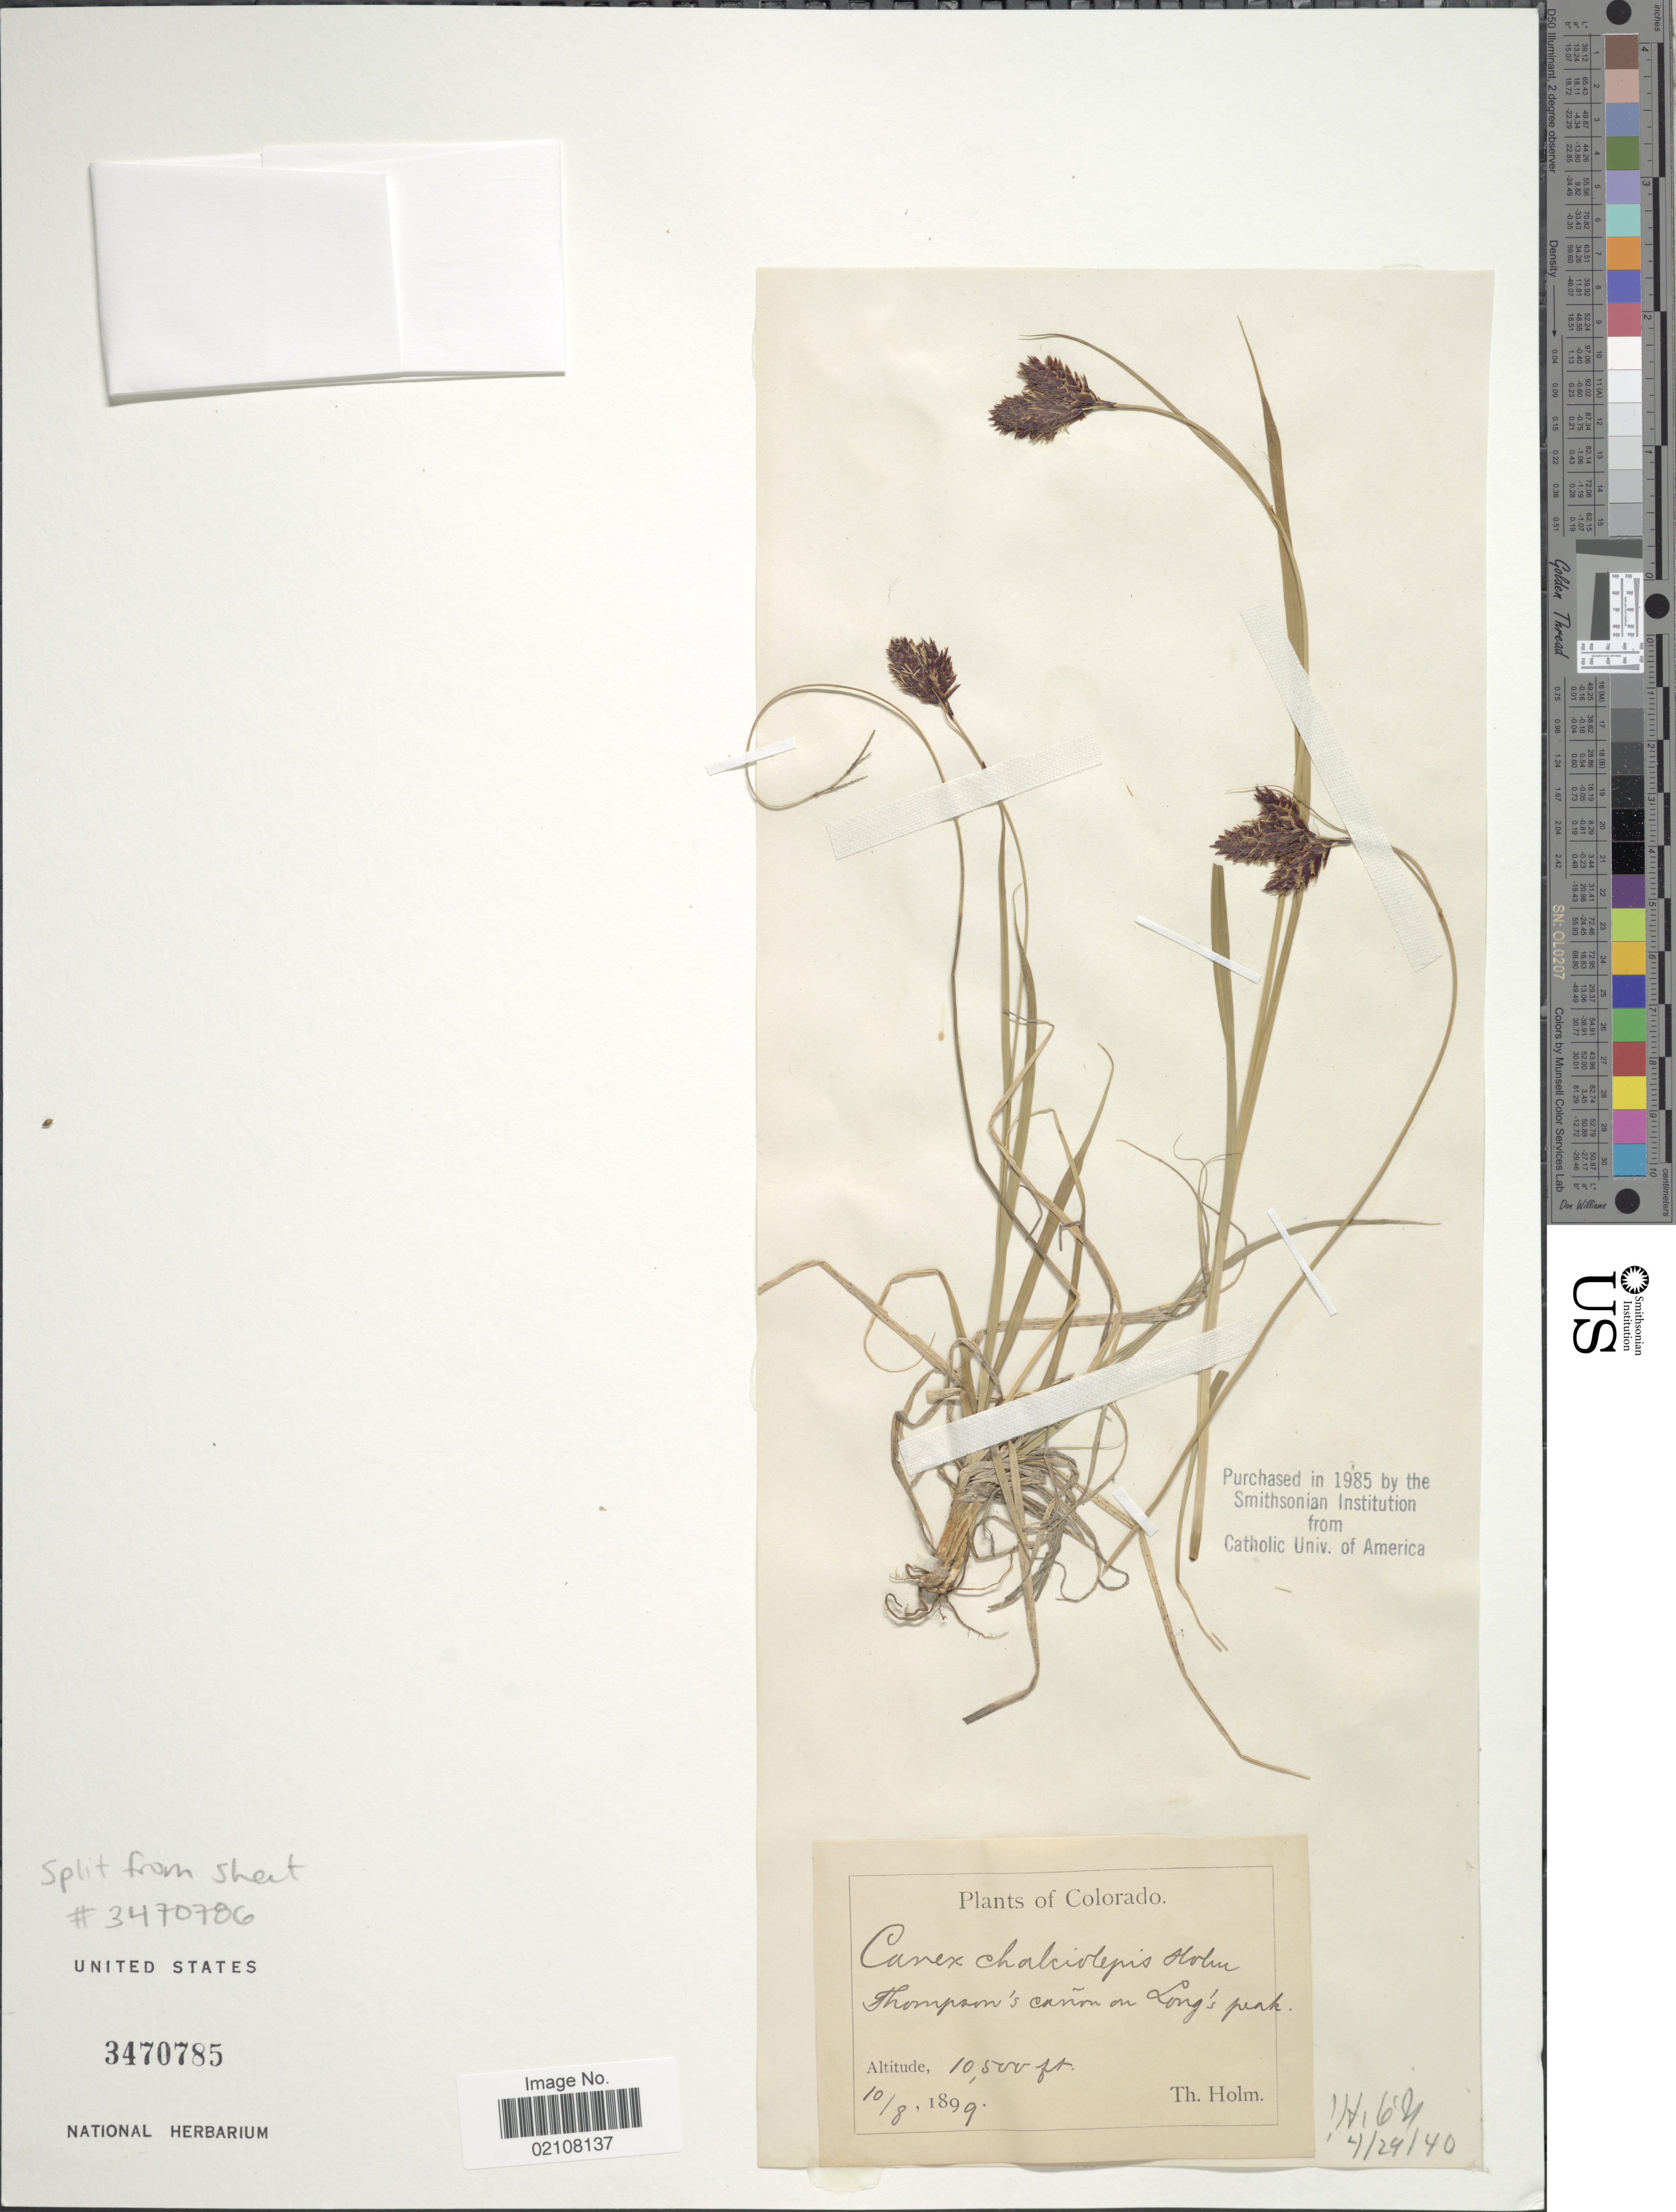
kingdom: Plantae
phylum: Tracheophyta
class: Liliopsida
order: Poales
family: Cyperaceae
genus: Carex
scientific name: Carex chalciolepis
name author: Holm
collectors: T. Holm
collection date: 1899-08-10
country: United States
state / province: Colorado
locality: Thompson's Canon on Long's peak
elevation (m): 3200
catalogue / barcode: US 3470785